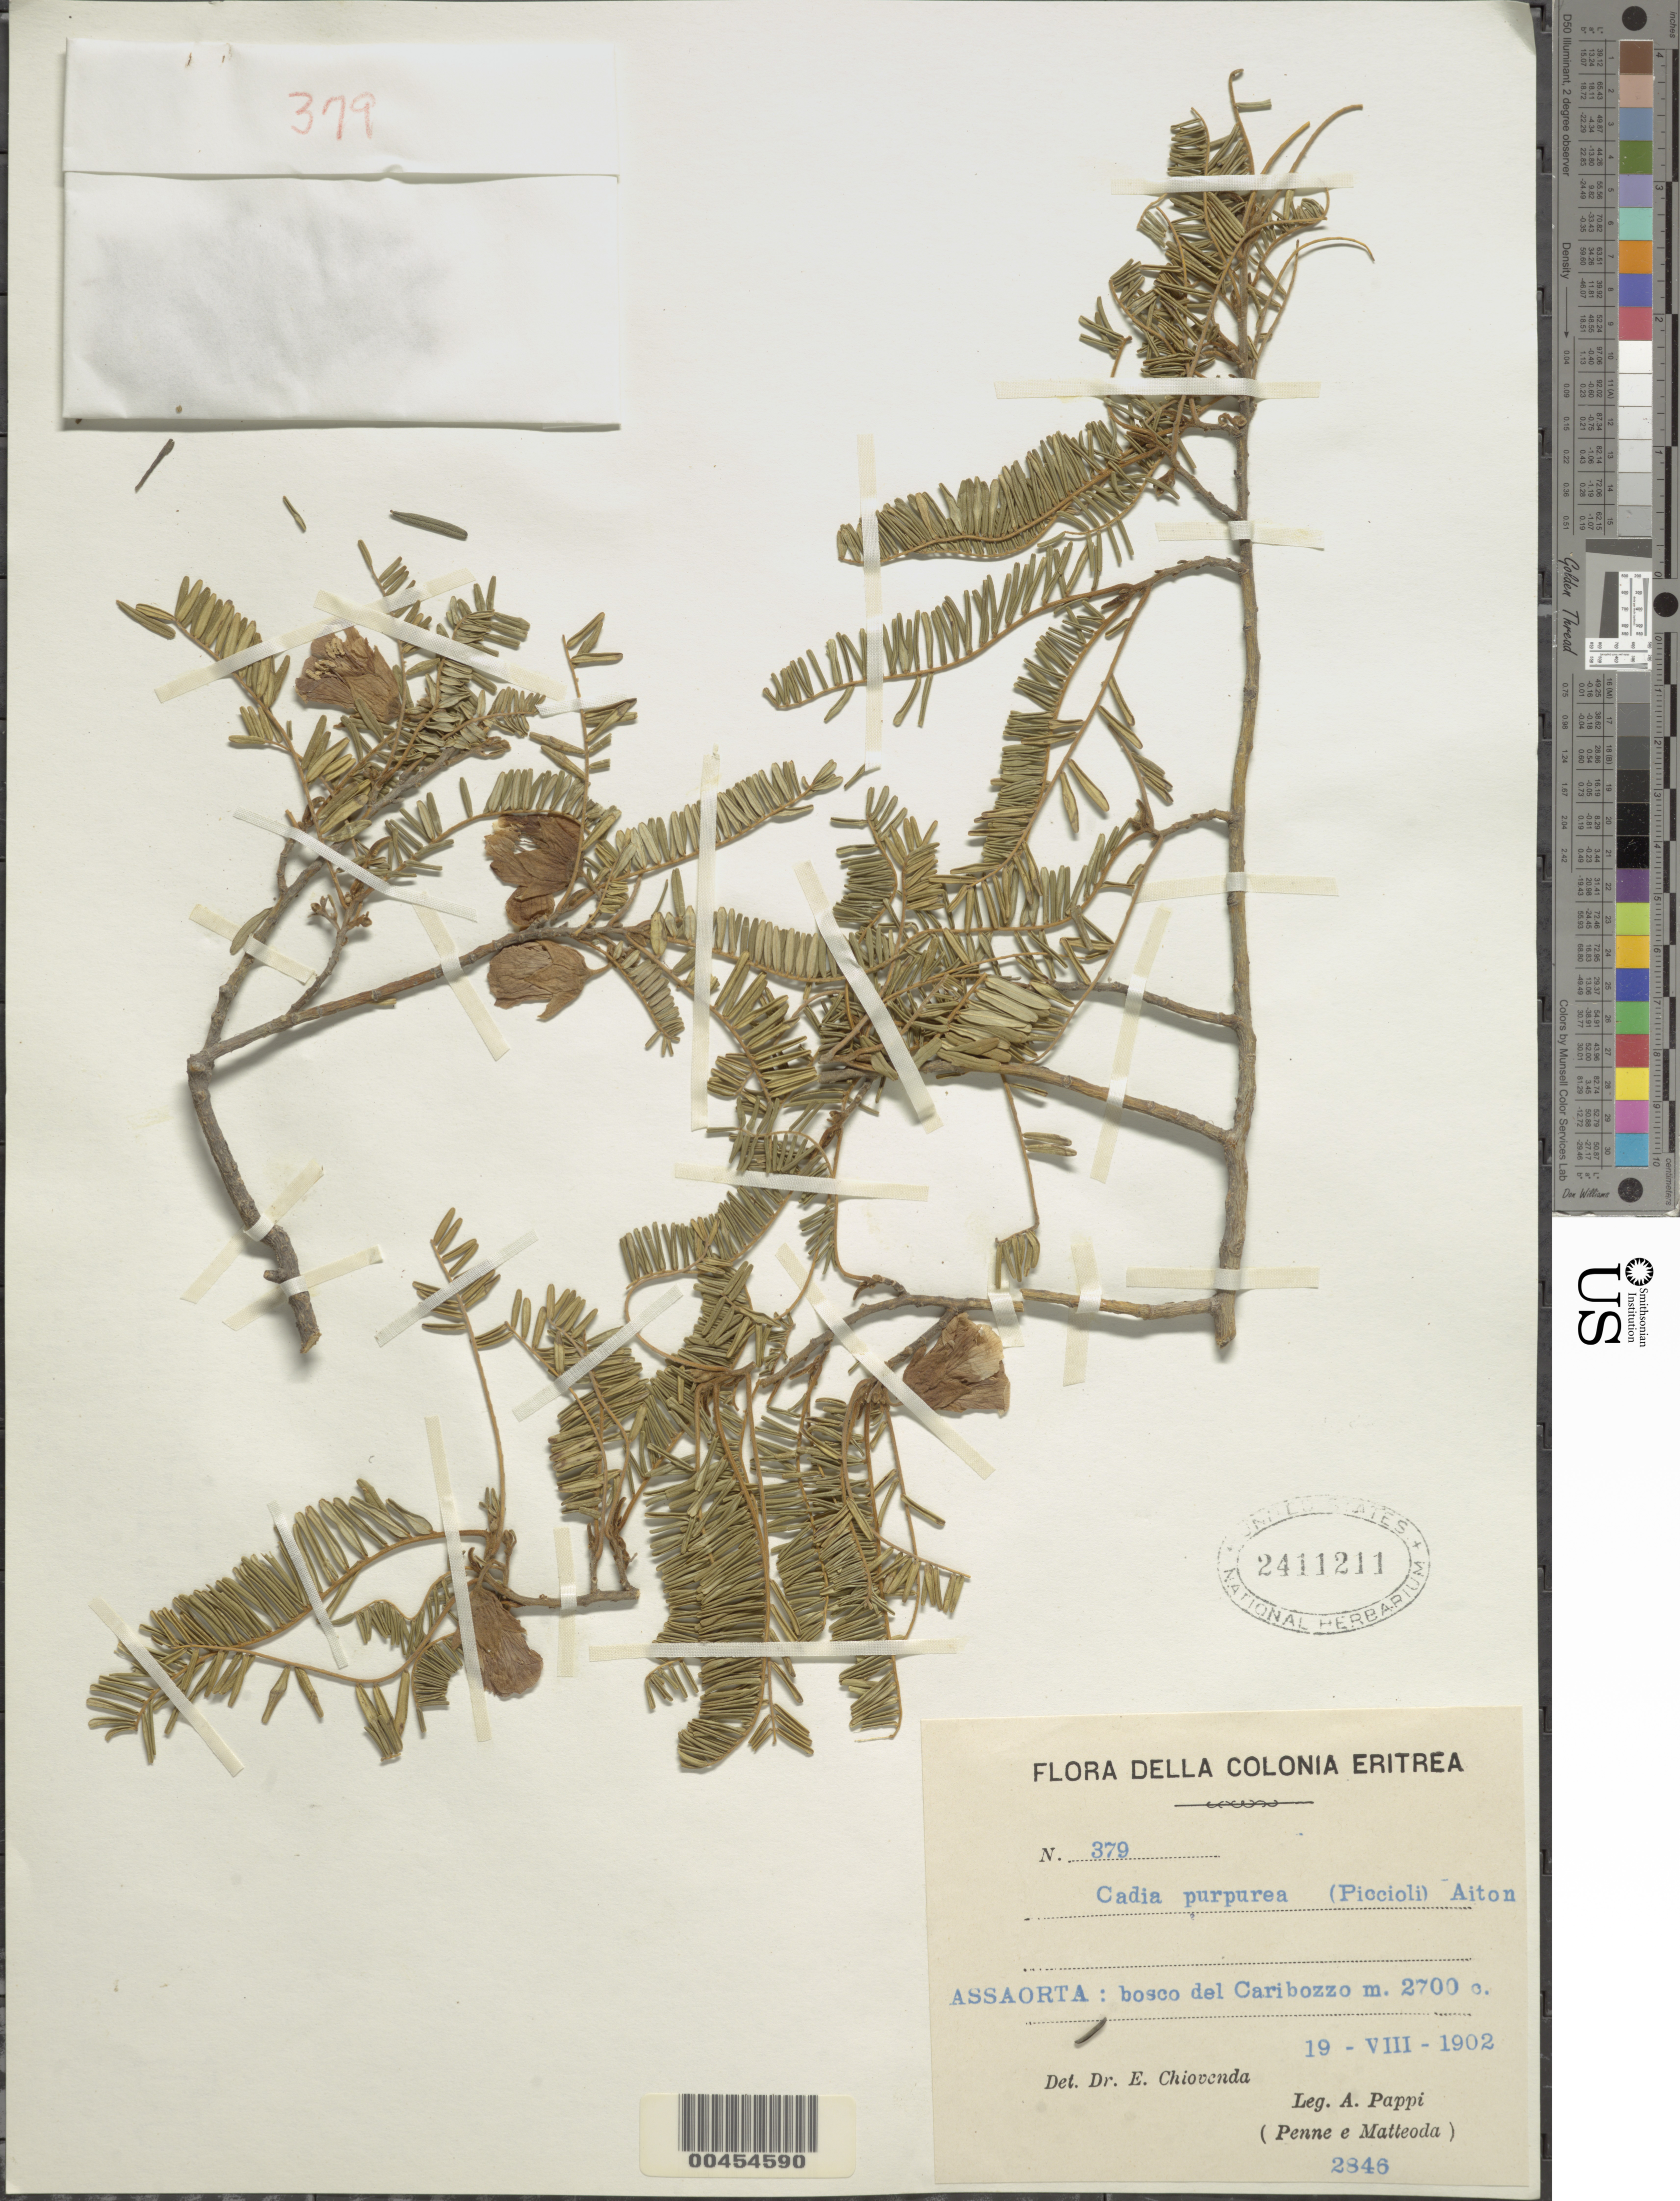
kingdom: Plantae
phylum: Tracheophyta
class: Magnoliopsida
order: Fabales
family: Fabaceae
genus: Cadia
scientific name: Cadia purpurea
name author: (Piccioli) Aiton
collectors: A. Pappi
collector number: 379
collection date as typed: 19 Aug 1902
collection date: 1902-08-19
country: Eritrea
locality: Assaorta: bosco del caribozzo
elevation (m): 2700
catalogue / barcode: US 2411211